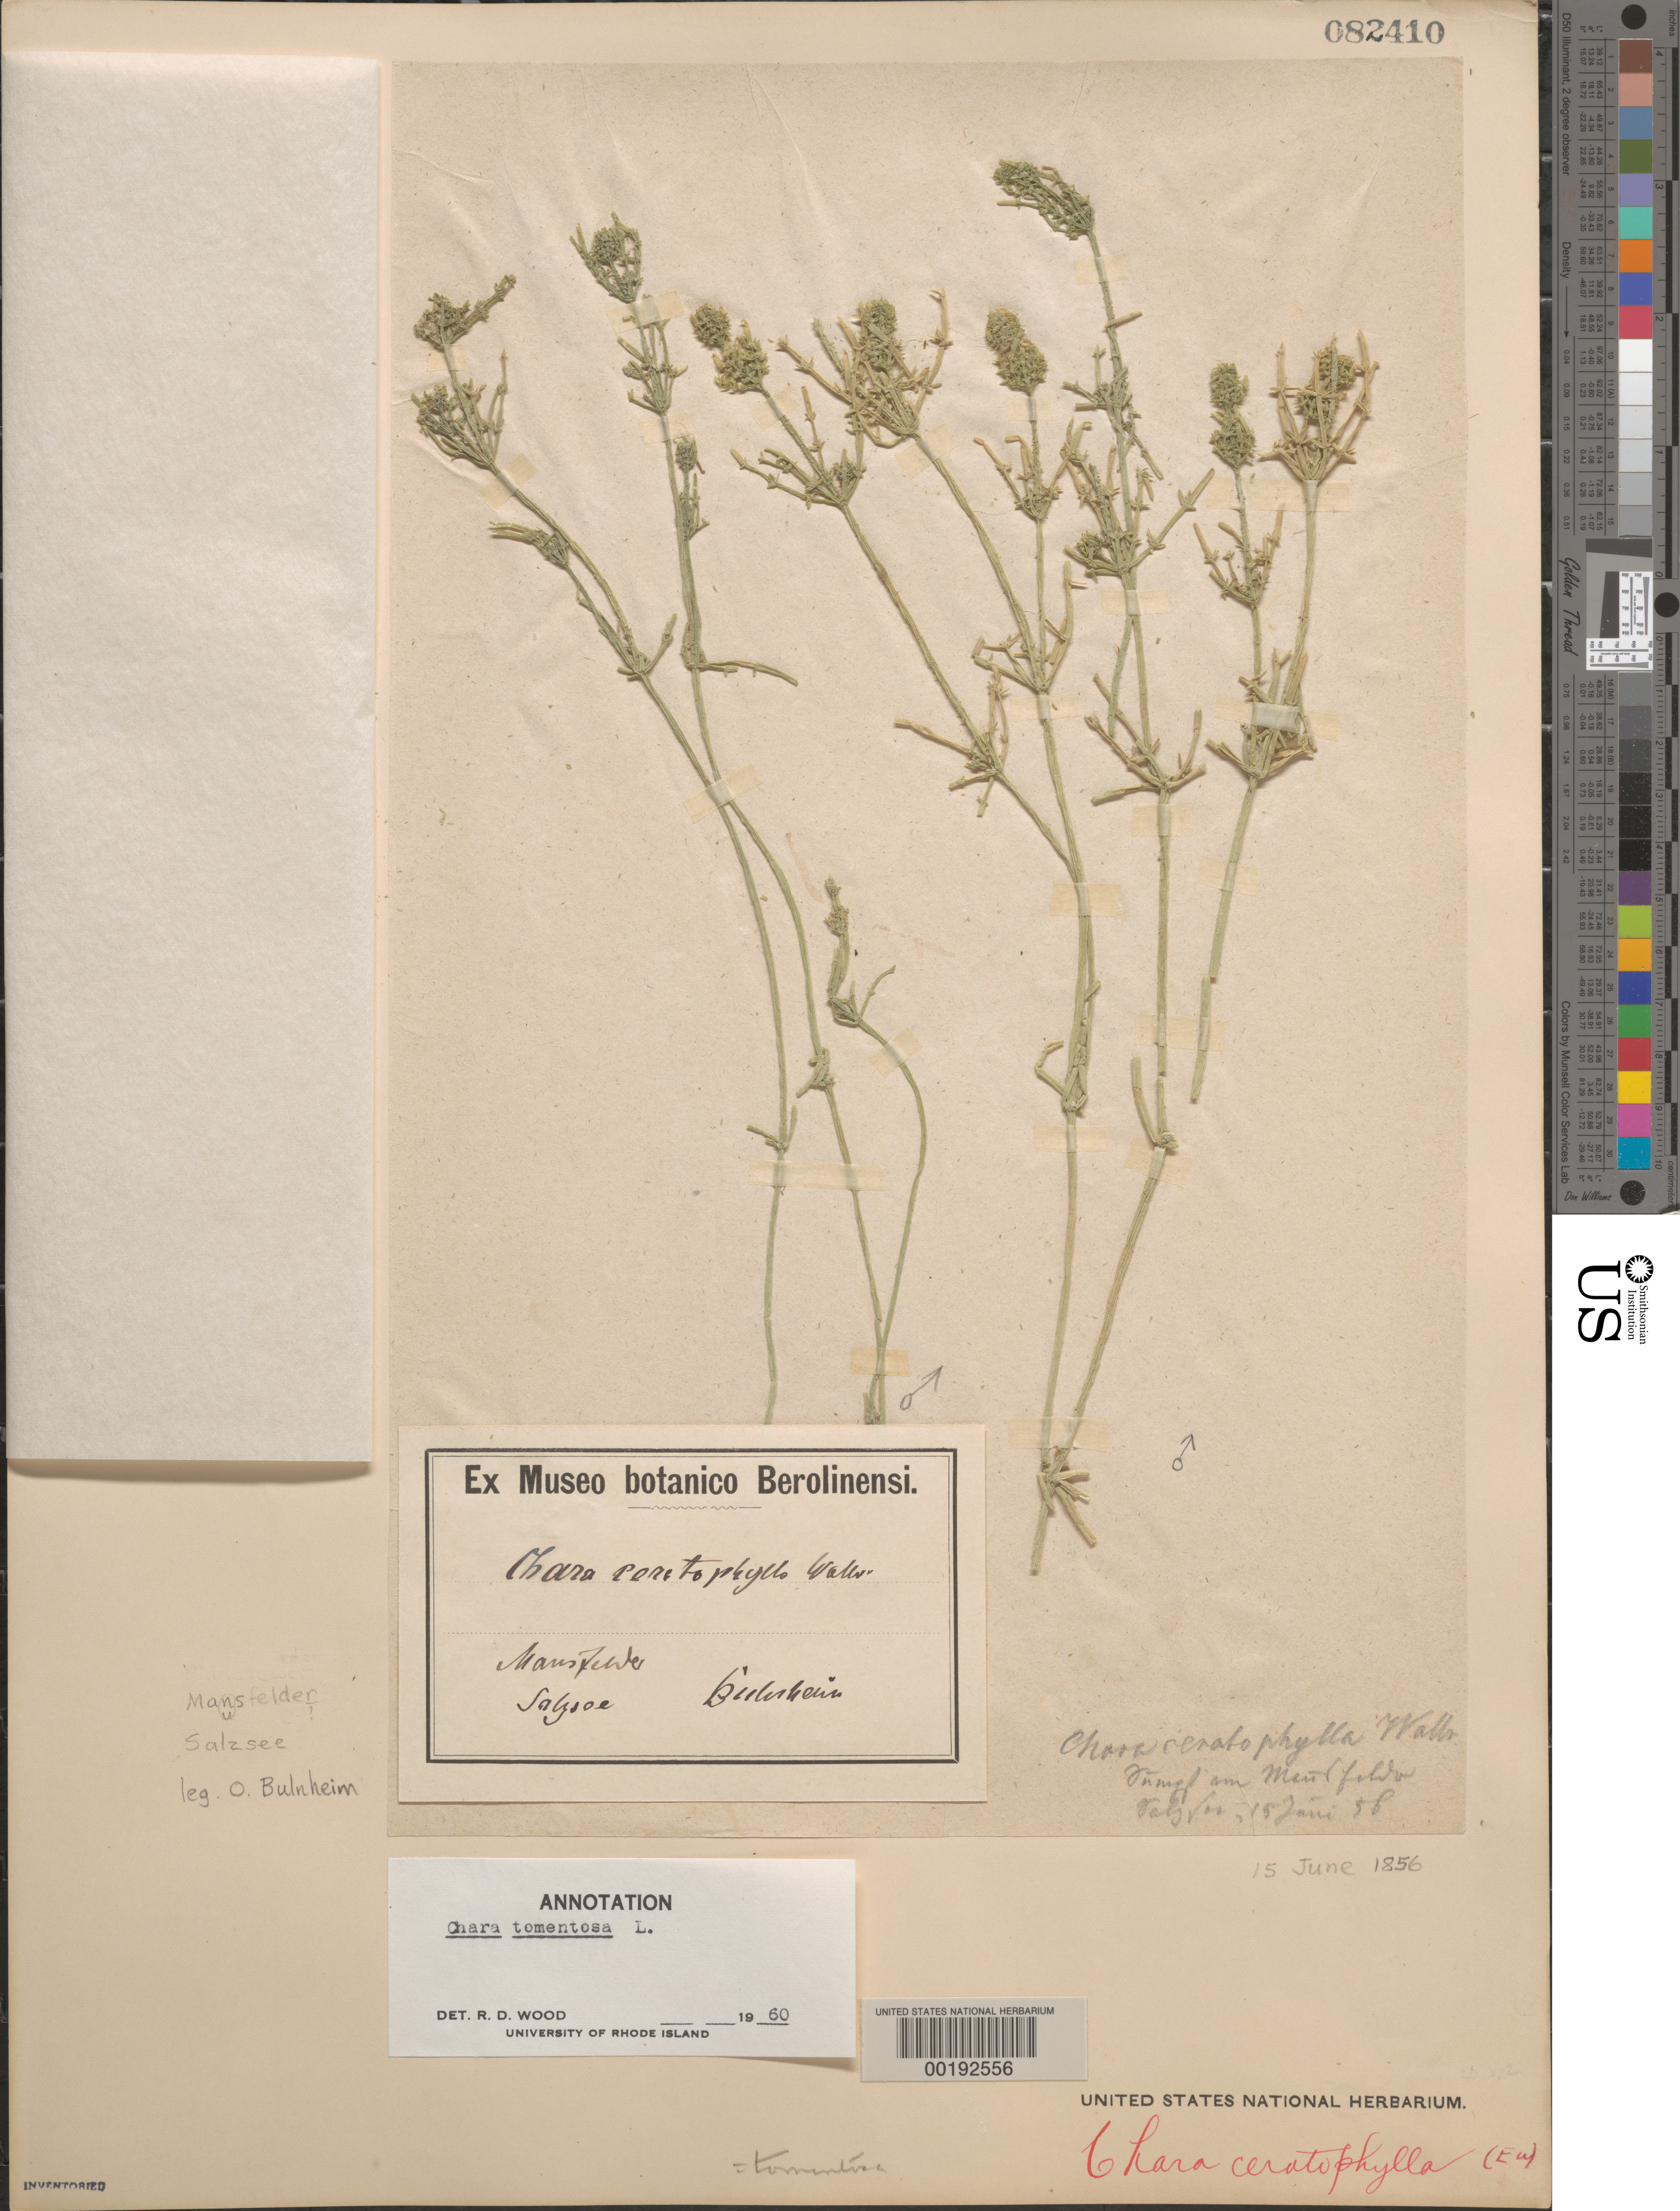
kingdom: Plantae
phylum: Charophyta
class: Charophyceae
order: Charales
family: Characeae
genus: Chara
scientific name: Chara tomentosa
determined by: Wood, R. D.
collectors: O. Bulnheim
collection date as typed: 15 Jun 1856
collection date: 1856-06-15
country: Germany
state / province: Brandenburg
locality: Mansfeld, salzsee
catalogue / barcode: US 82410